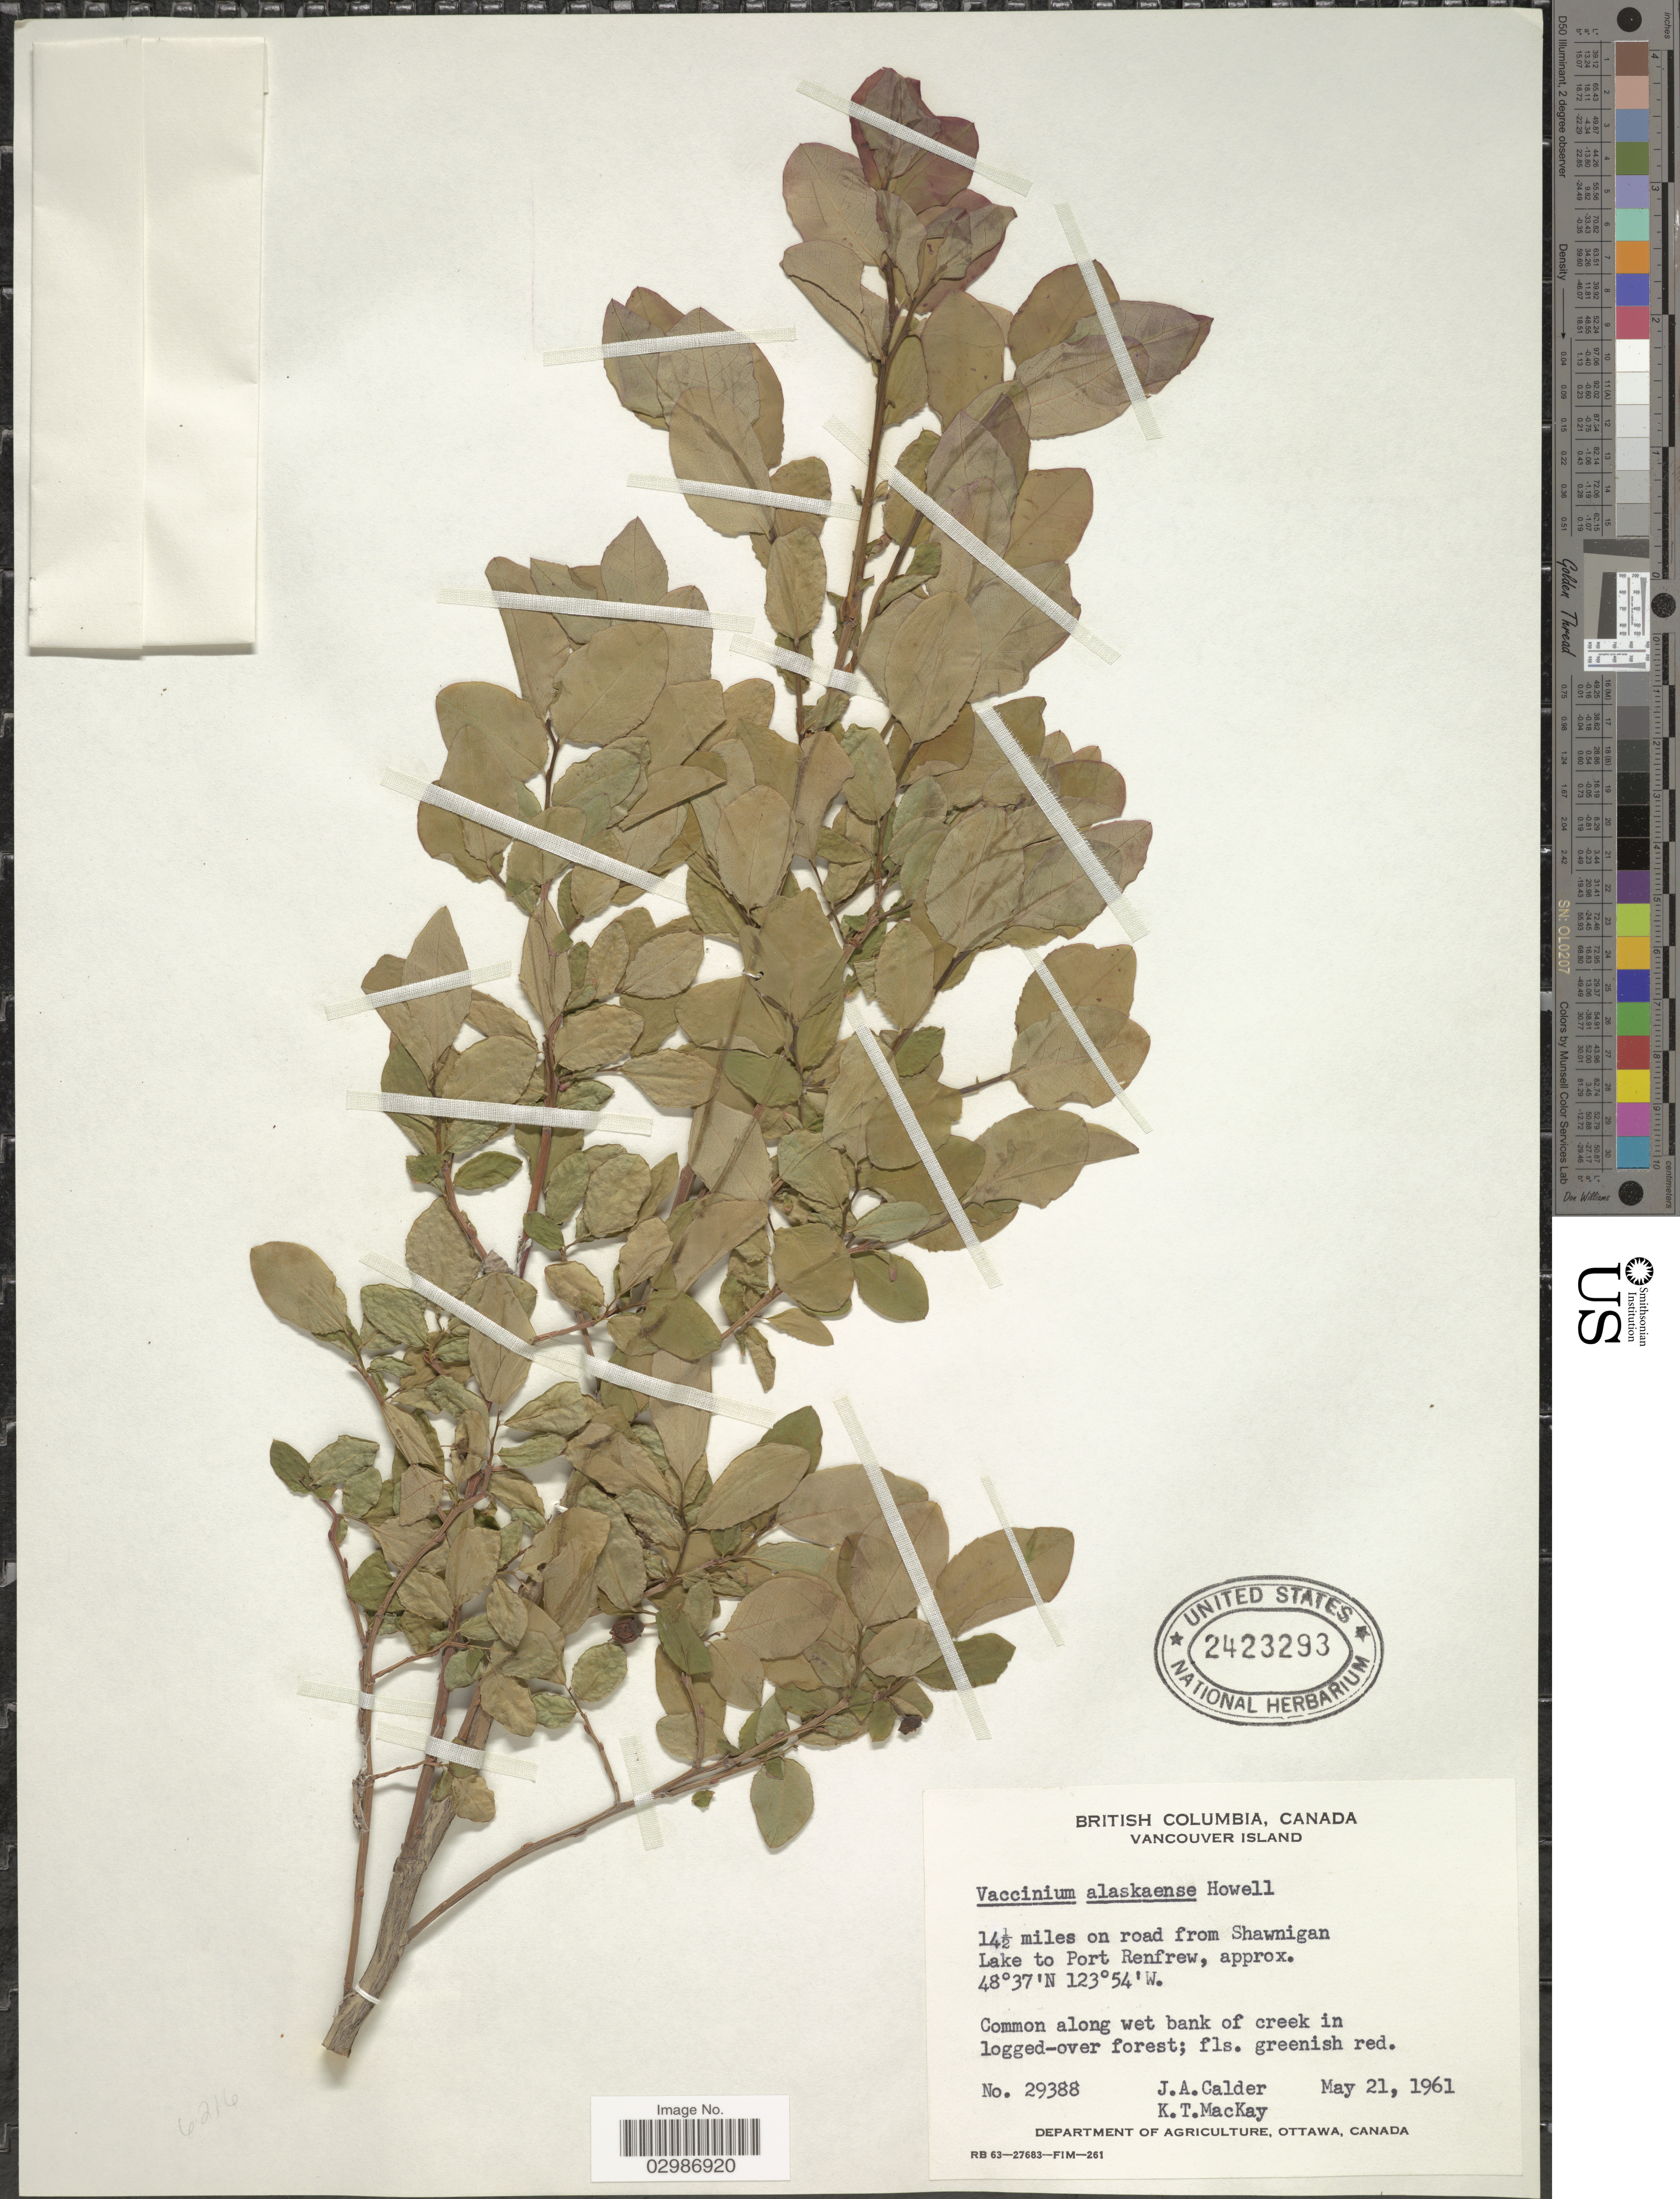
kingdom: Plantae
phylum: Tracheophyta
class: Magnoliopsida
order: Ericales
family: Ericaceae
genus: Vaccinium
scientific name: Vaccinium alaskaense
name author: Howell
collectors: J. A. Calder & K. T. Mackay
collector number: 29388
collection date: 1961-05-21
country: Canada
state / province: British Columbia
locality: Vancouver Island, 14½ miles on road from Shawnigan Lake to Port Renfrew.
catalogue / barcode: US 2423293